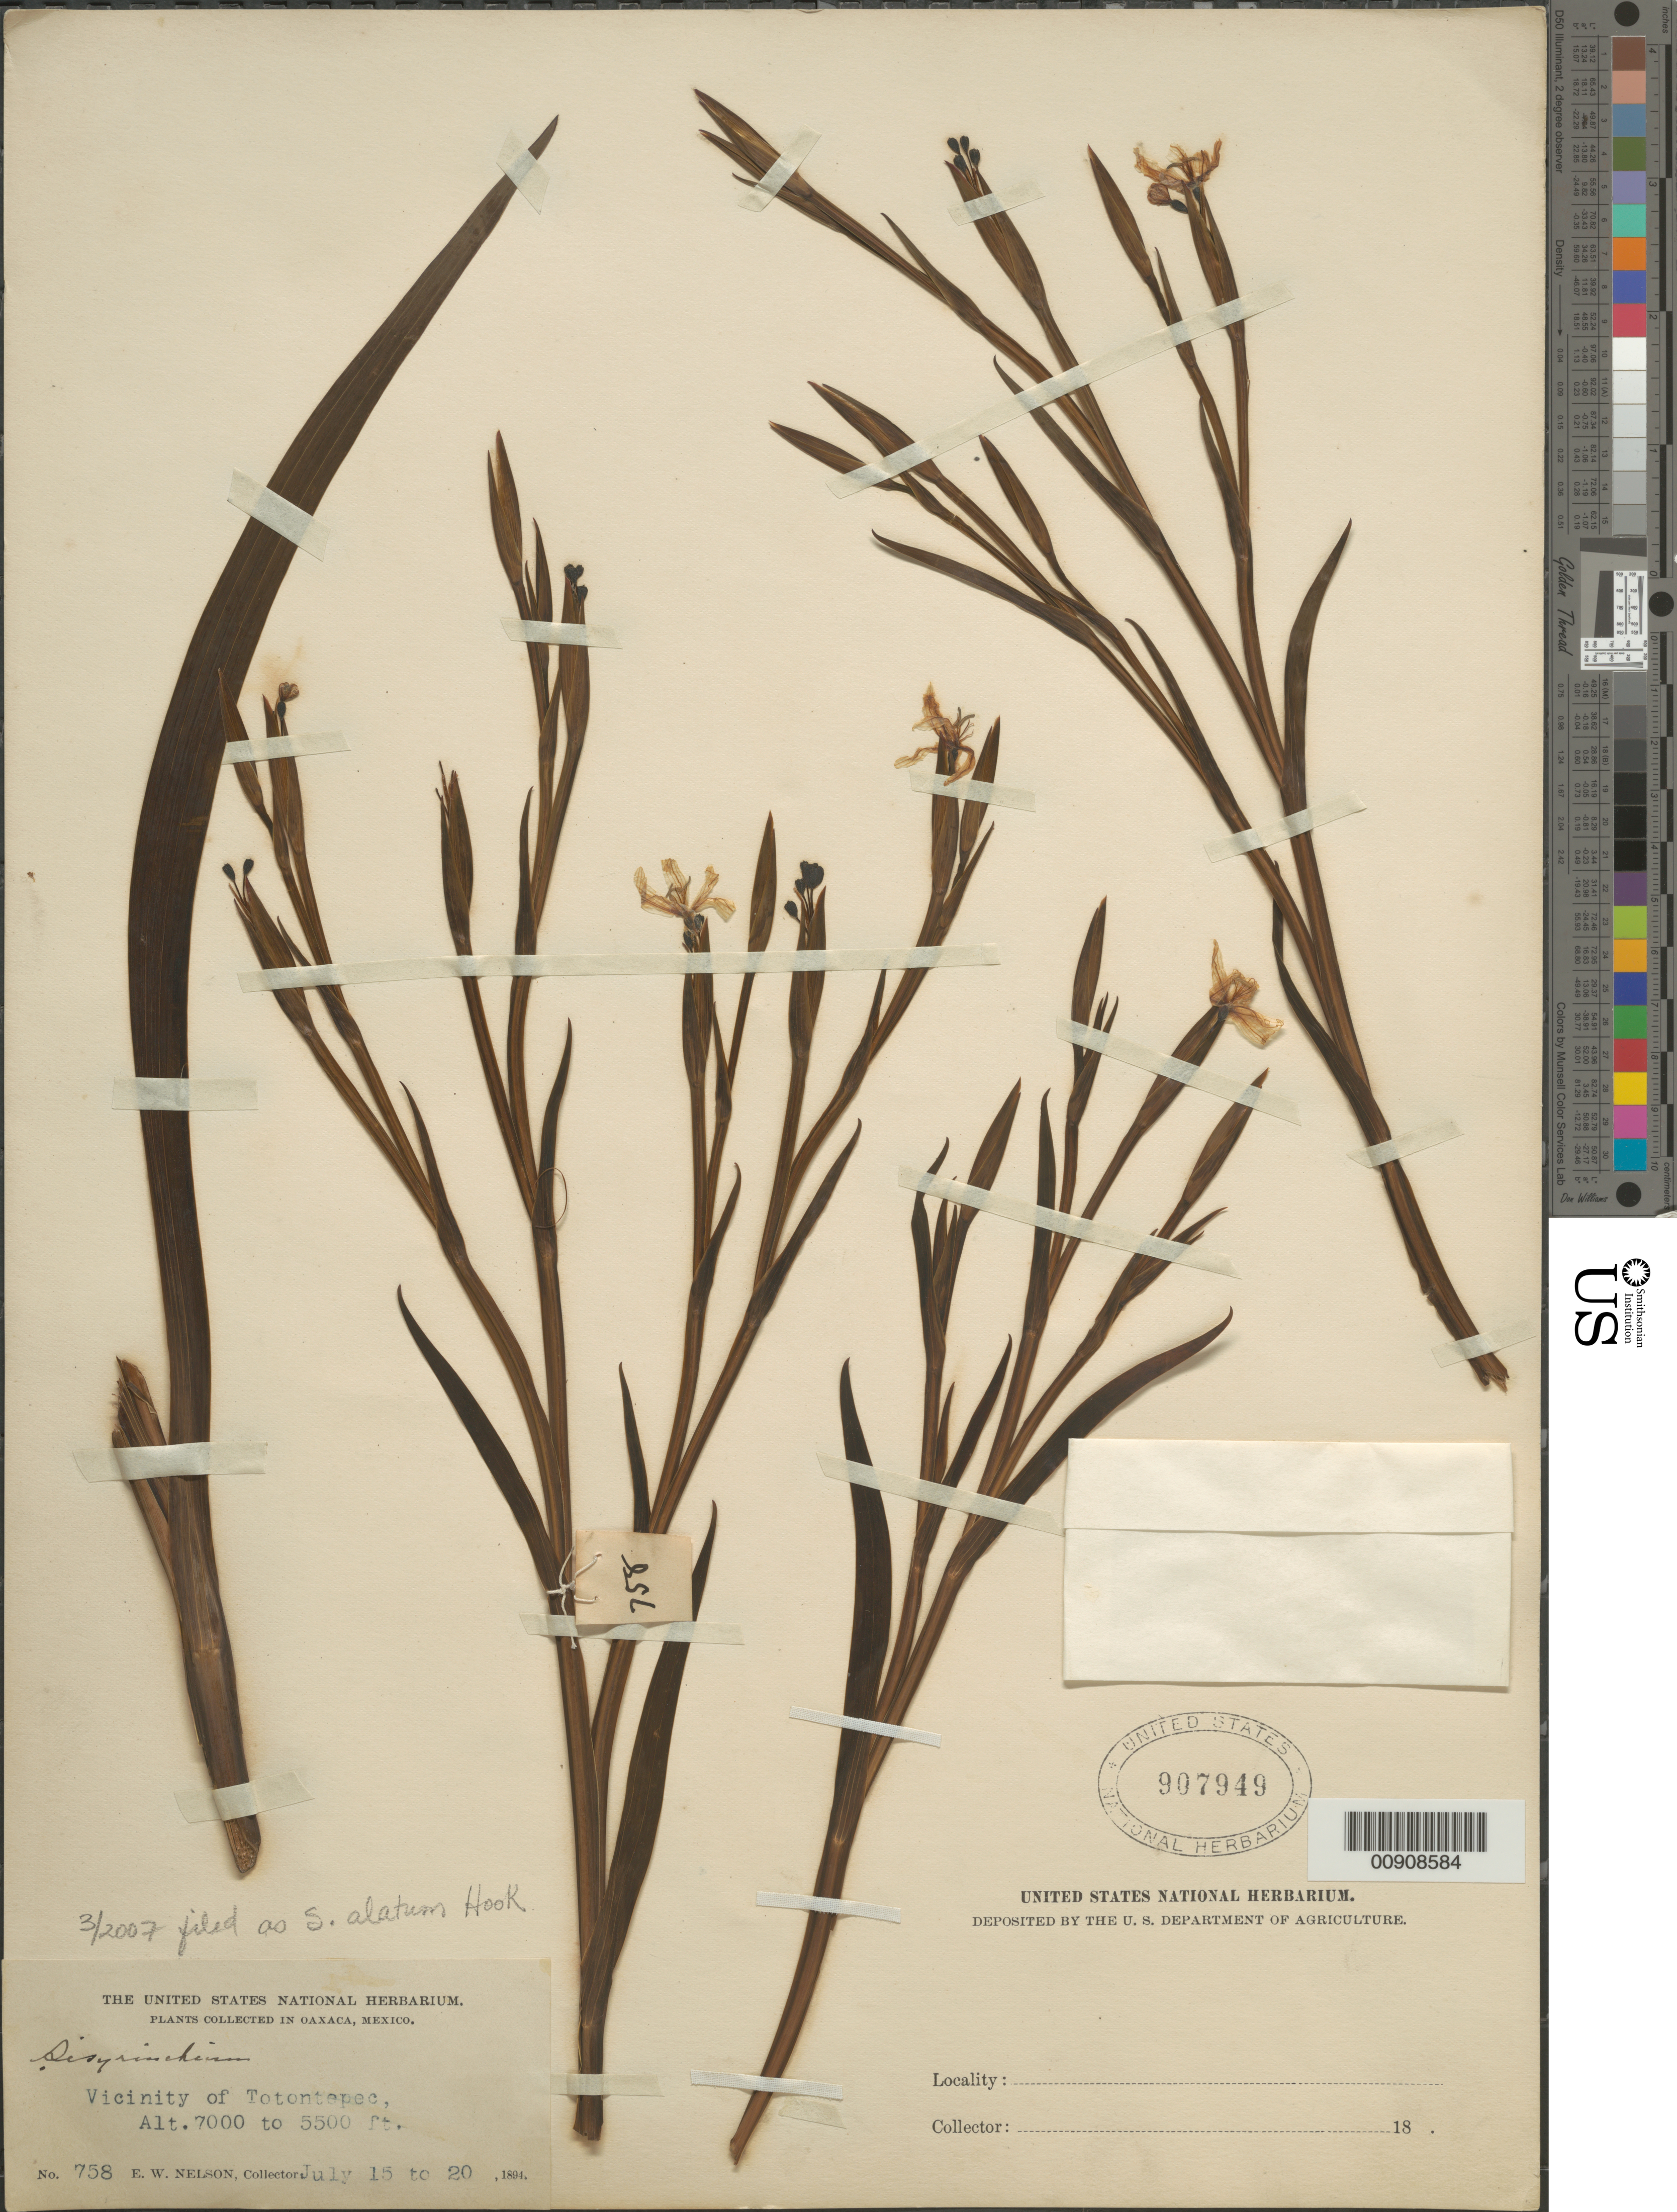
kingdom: Plantae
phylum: Tracheophyta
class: Liliopsida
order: Asparagales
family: Iridaceae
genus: Sisyrinchium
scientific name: Sisyrinchium alatum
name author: Hook.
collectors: E. W. Nelson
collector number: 758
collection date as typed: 15 Jul 1894 to 20 Jul 1894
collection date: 1894-07-15/1894-07-20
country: Mexico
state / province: Oaxaca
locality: Oaxaca: Vicinity of Totontepec.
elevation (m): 1676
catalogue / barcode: US 907949